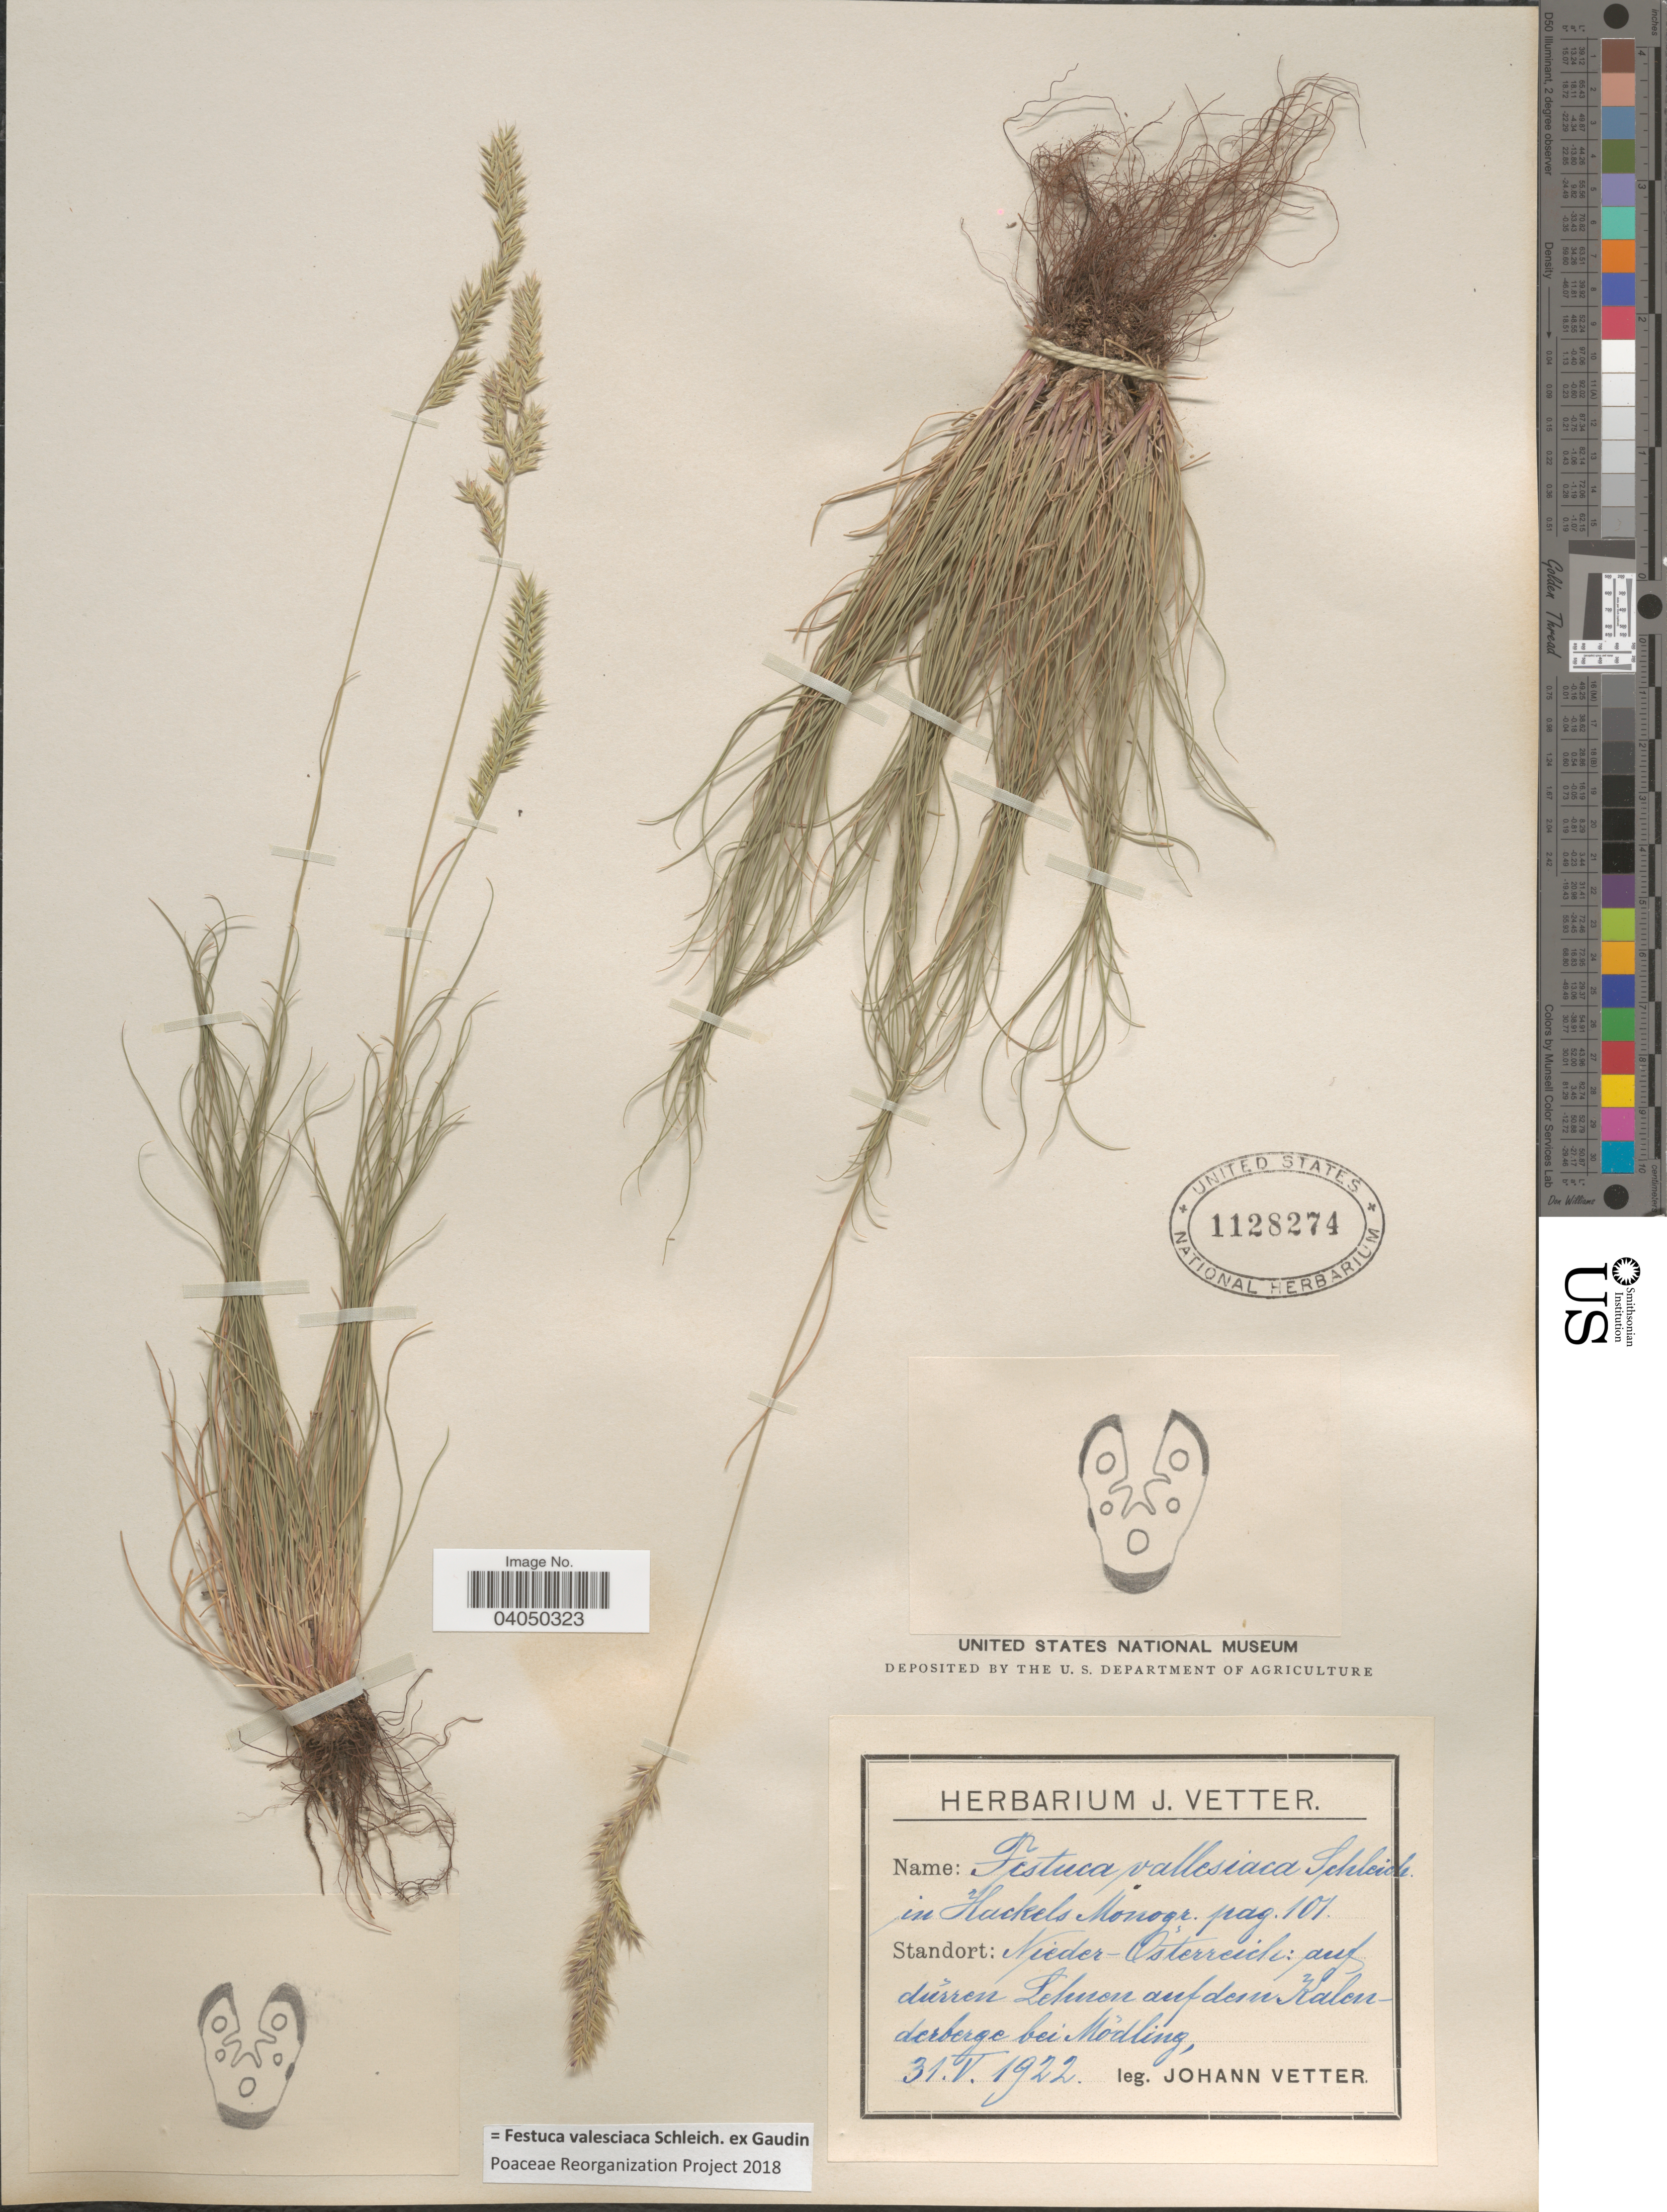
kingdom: Plantae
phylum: Tracheophyta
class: Liliopsida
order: Poales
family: Poaceae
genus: Festuca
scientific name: Festuca valesiaca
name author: Schleich. ex Gaudin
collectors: J. Vetter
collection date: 1922-05-31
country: Austria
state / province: Niederosterreich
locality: Nieder-Osterreich: auf dúrren Lehnen auf dem Kalenderberge bei Mõdling.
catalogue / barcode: US 1128274